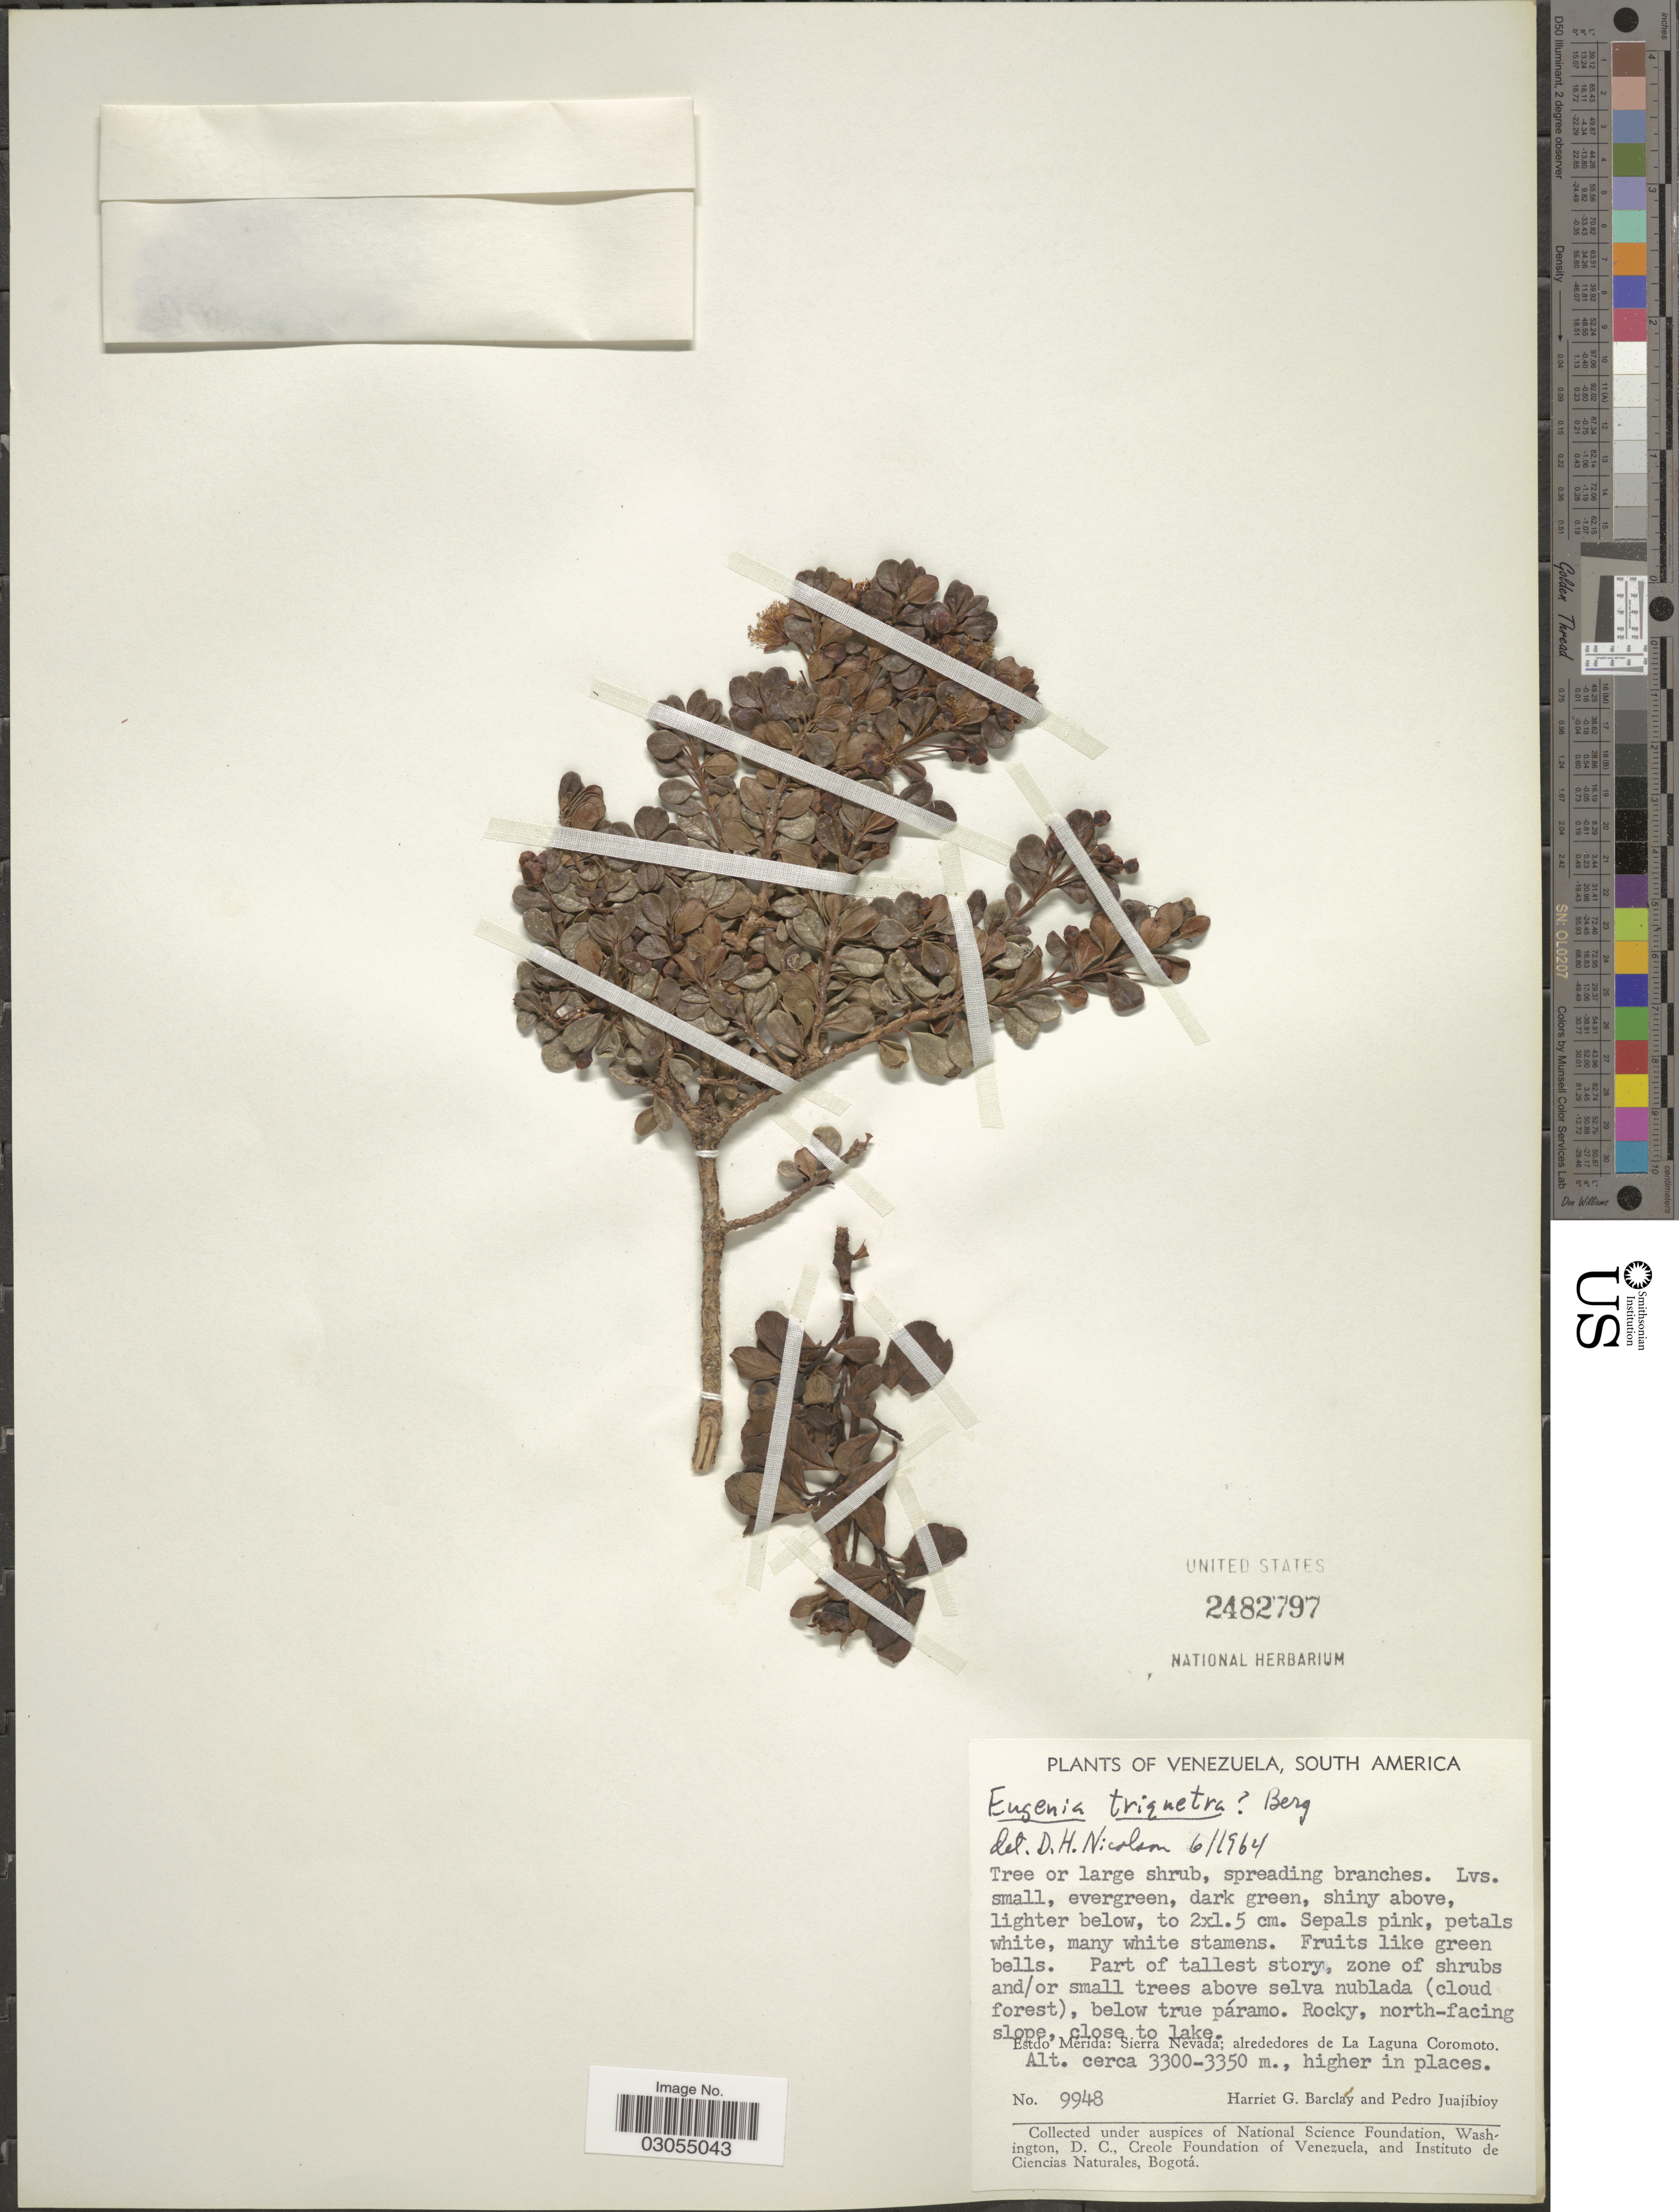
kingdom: Plantae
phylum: Tracheophyta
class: Magnoliopsida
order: Myrtales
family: Myrtaceae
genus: Myrcianthes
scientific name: Myrcianthes myrsinoides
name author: (Kunth) Grifo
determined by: Strong, Mark T., (BOT), Smithsonian Institution - National Museum of Natural History (UNITED STATES)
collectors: H. G. Barclay & P. Juajibioy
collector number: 9948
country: Venezuela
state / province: Mérida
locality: Sierra Nevada; alrededores de La Laguna Coromoto.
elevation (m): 3300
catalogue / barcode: US 2482797